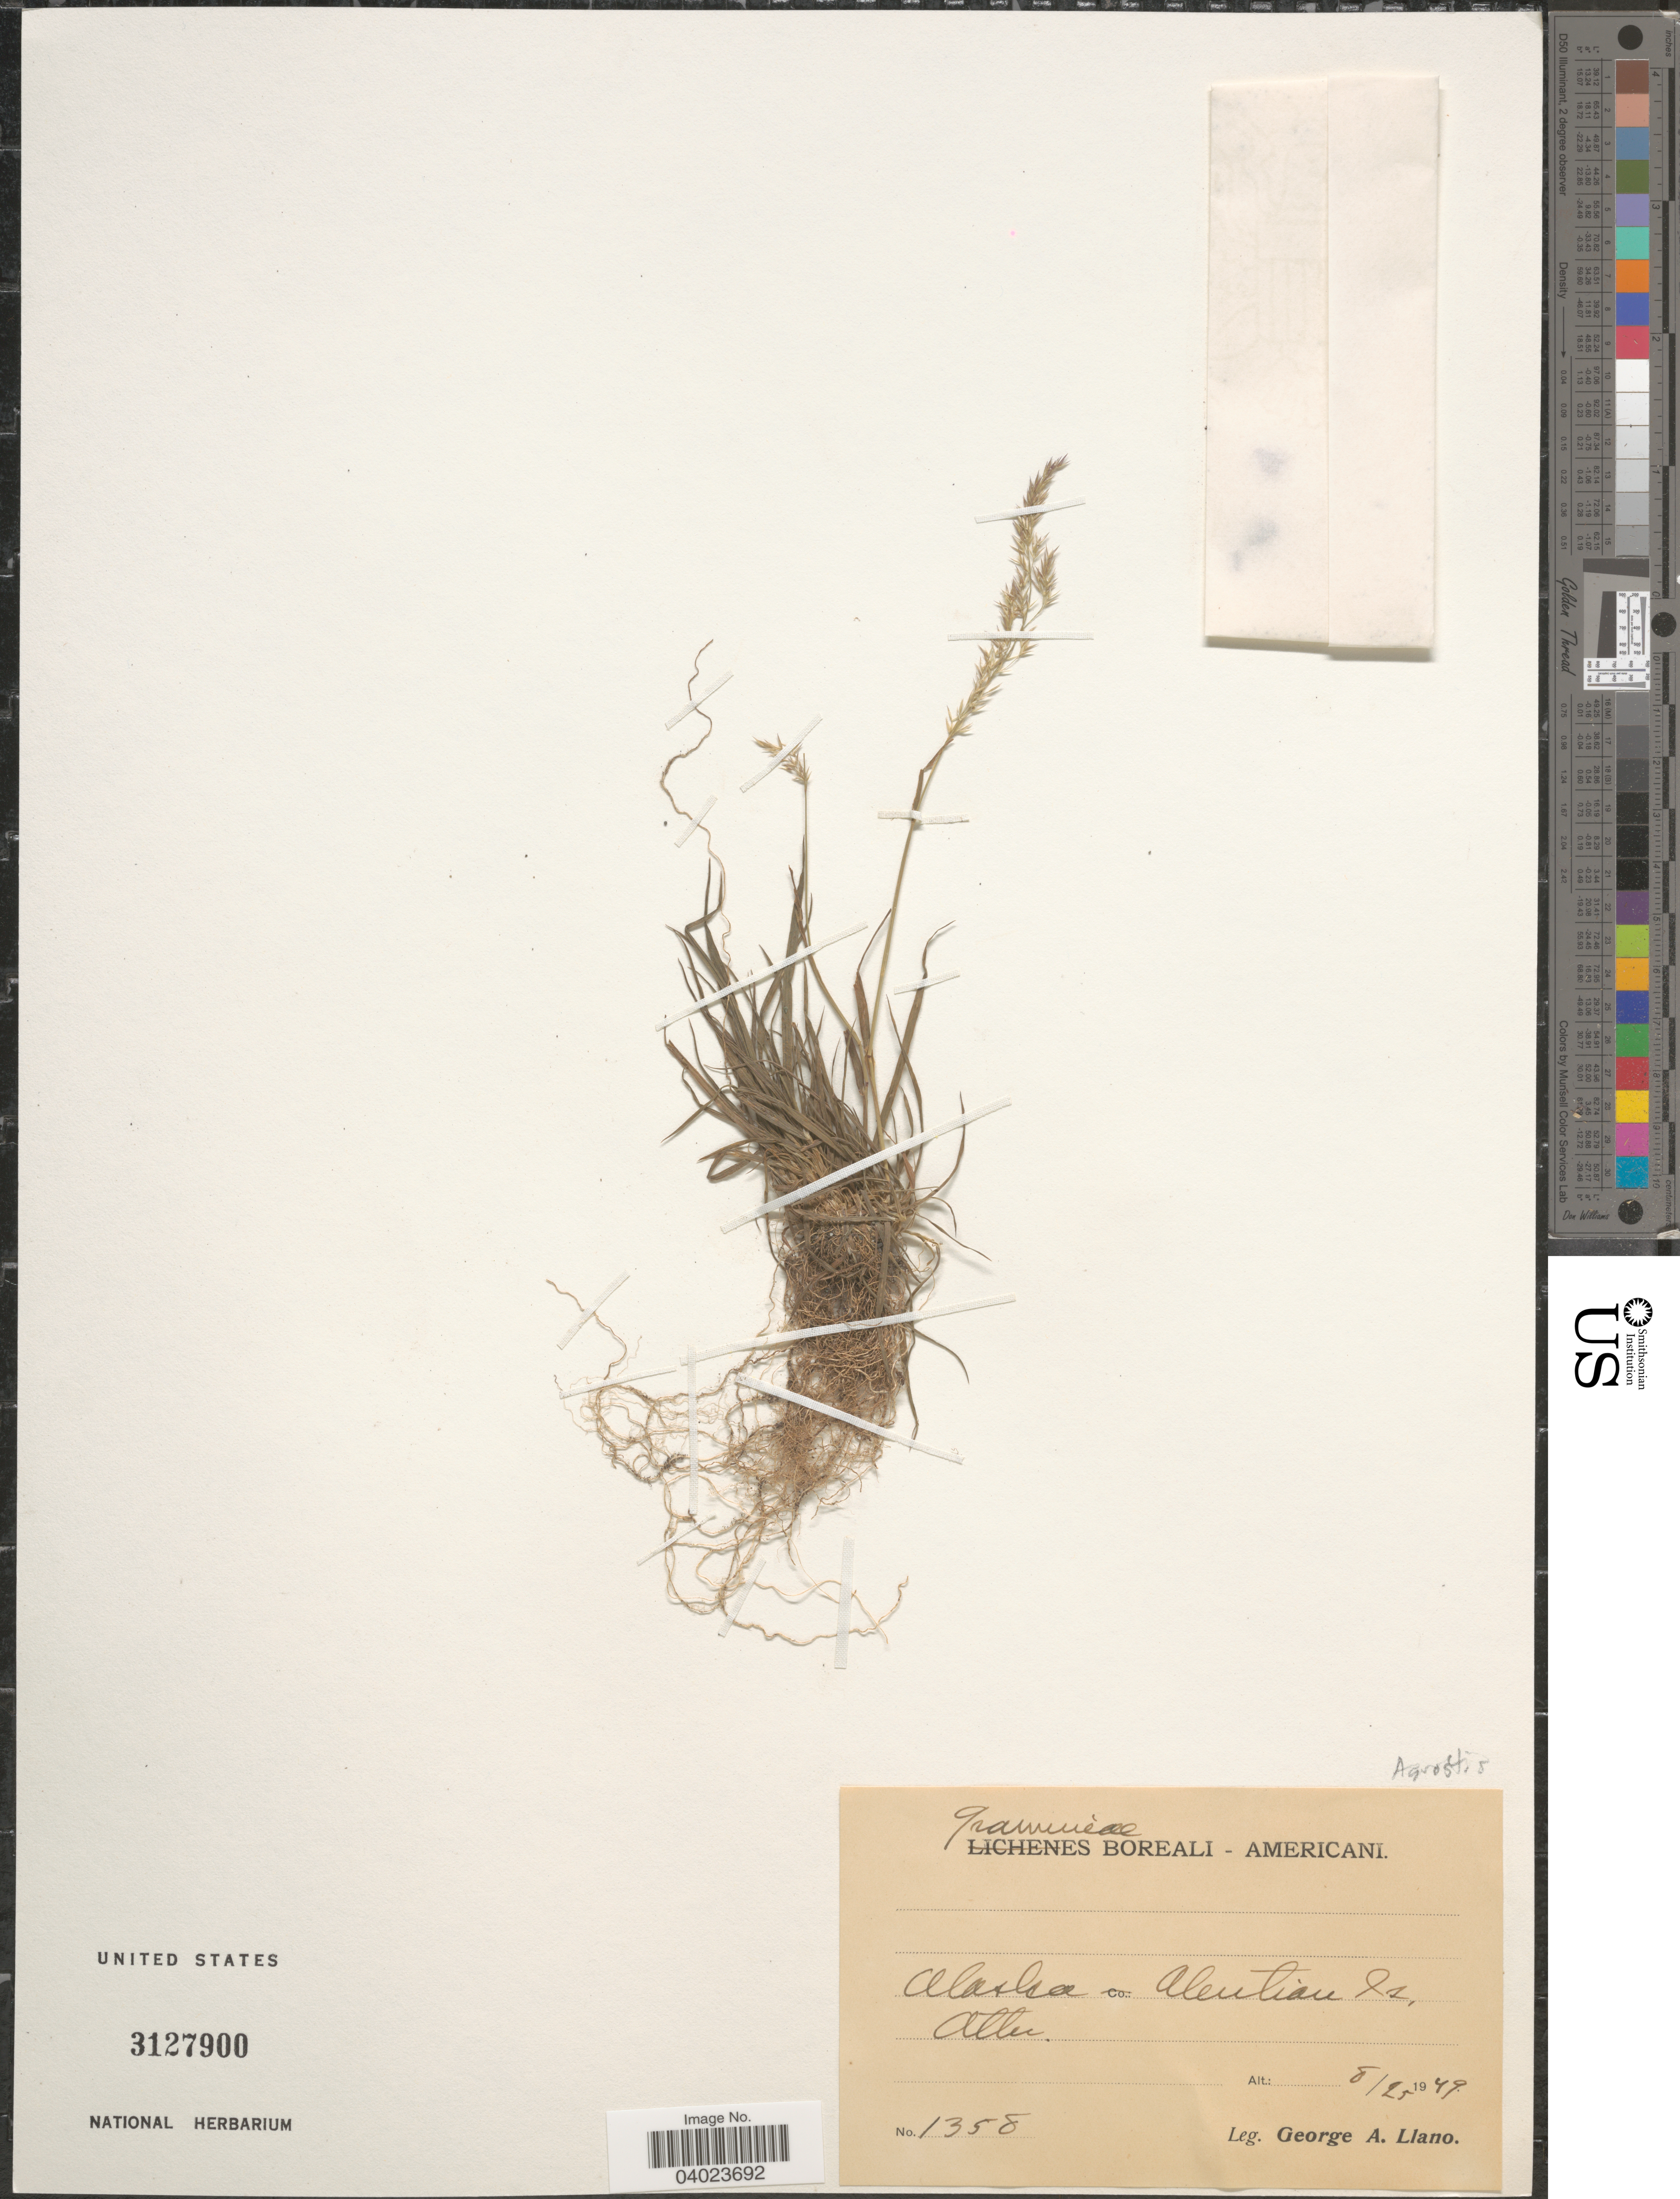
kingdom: Plantae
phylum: Tracheophyta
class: Liliopsida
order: Poales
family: Poaceae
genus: Agrostis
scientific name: Agrostis sp.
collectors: G. Llano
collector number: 1358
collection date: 1949-08-25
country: United States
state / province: Alaska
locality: Aleutian Is. Attu.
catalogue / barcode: US 3127900